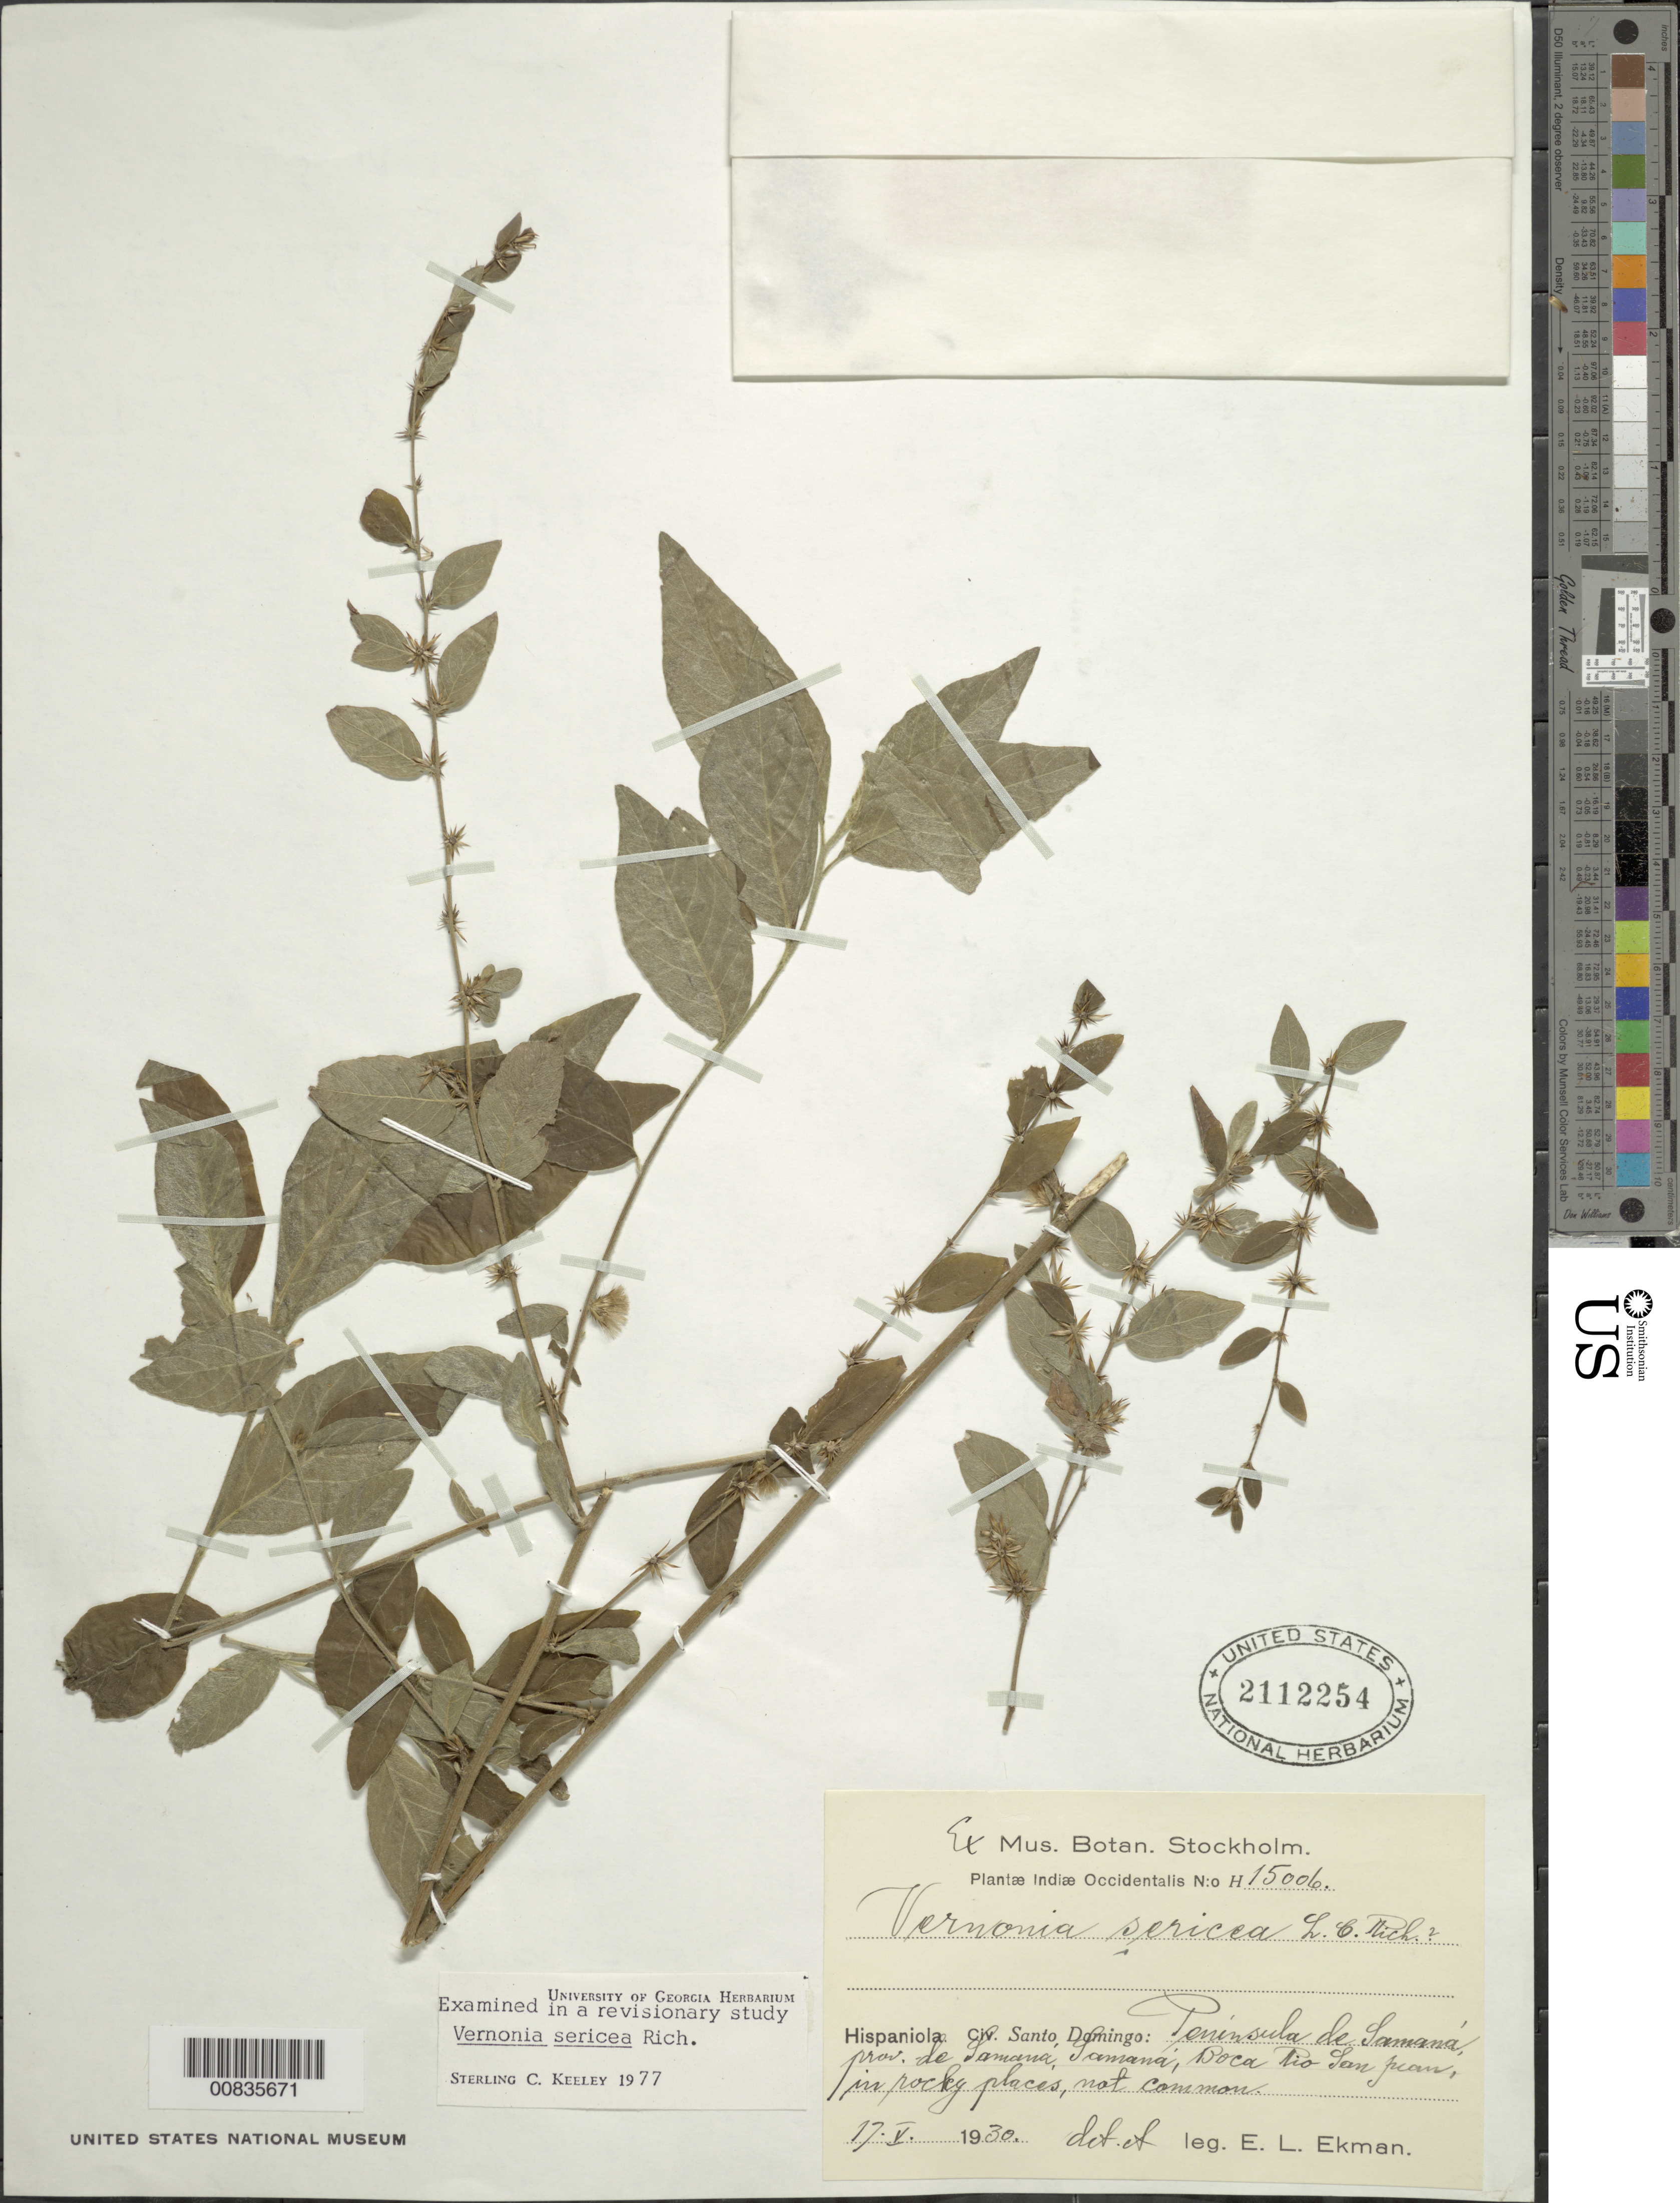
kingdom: Plantae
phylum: Tracheophyta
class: Magnoliopsida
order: Asterales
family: Asteraceae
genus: Lepidaploa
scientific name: Lepidaploa sericea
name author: (Rich.) H. Rob.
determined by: Keeley, S. C.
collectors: E. L. Ekman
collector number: H 15006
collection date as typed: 17 May 1930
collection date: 1930-05-17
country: Dominican Republic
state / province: Samana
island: Hispaniola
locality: Peninsula de Samaná, Samaná, Boca Rio San Juan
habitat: In rocky places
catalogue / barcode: US 2112254